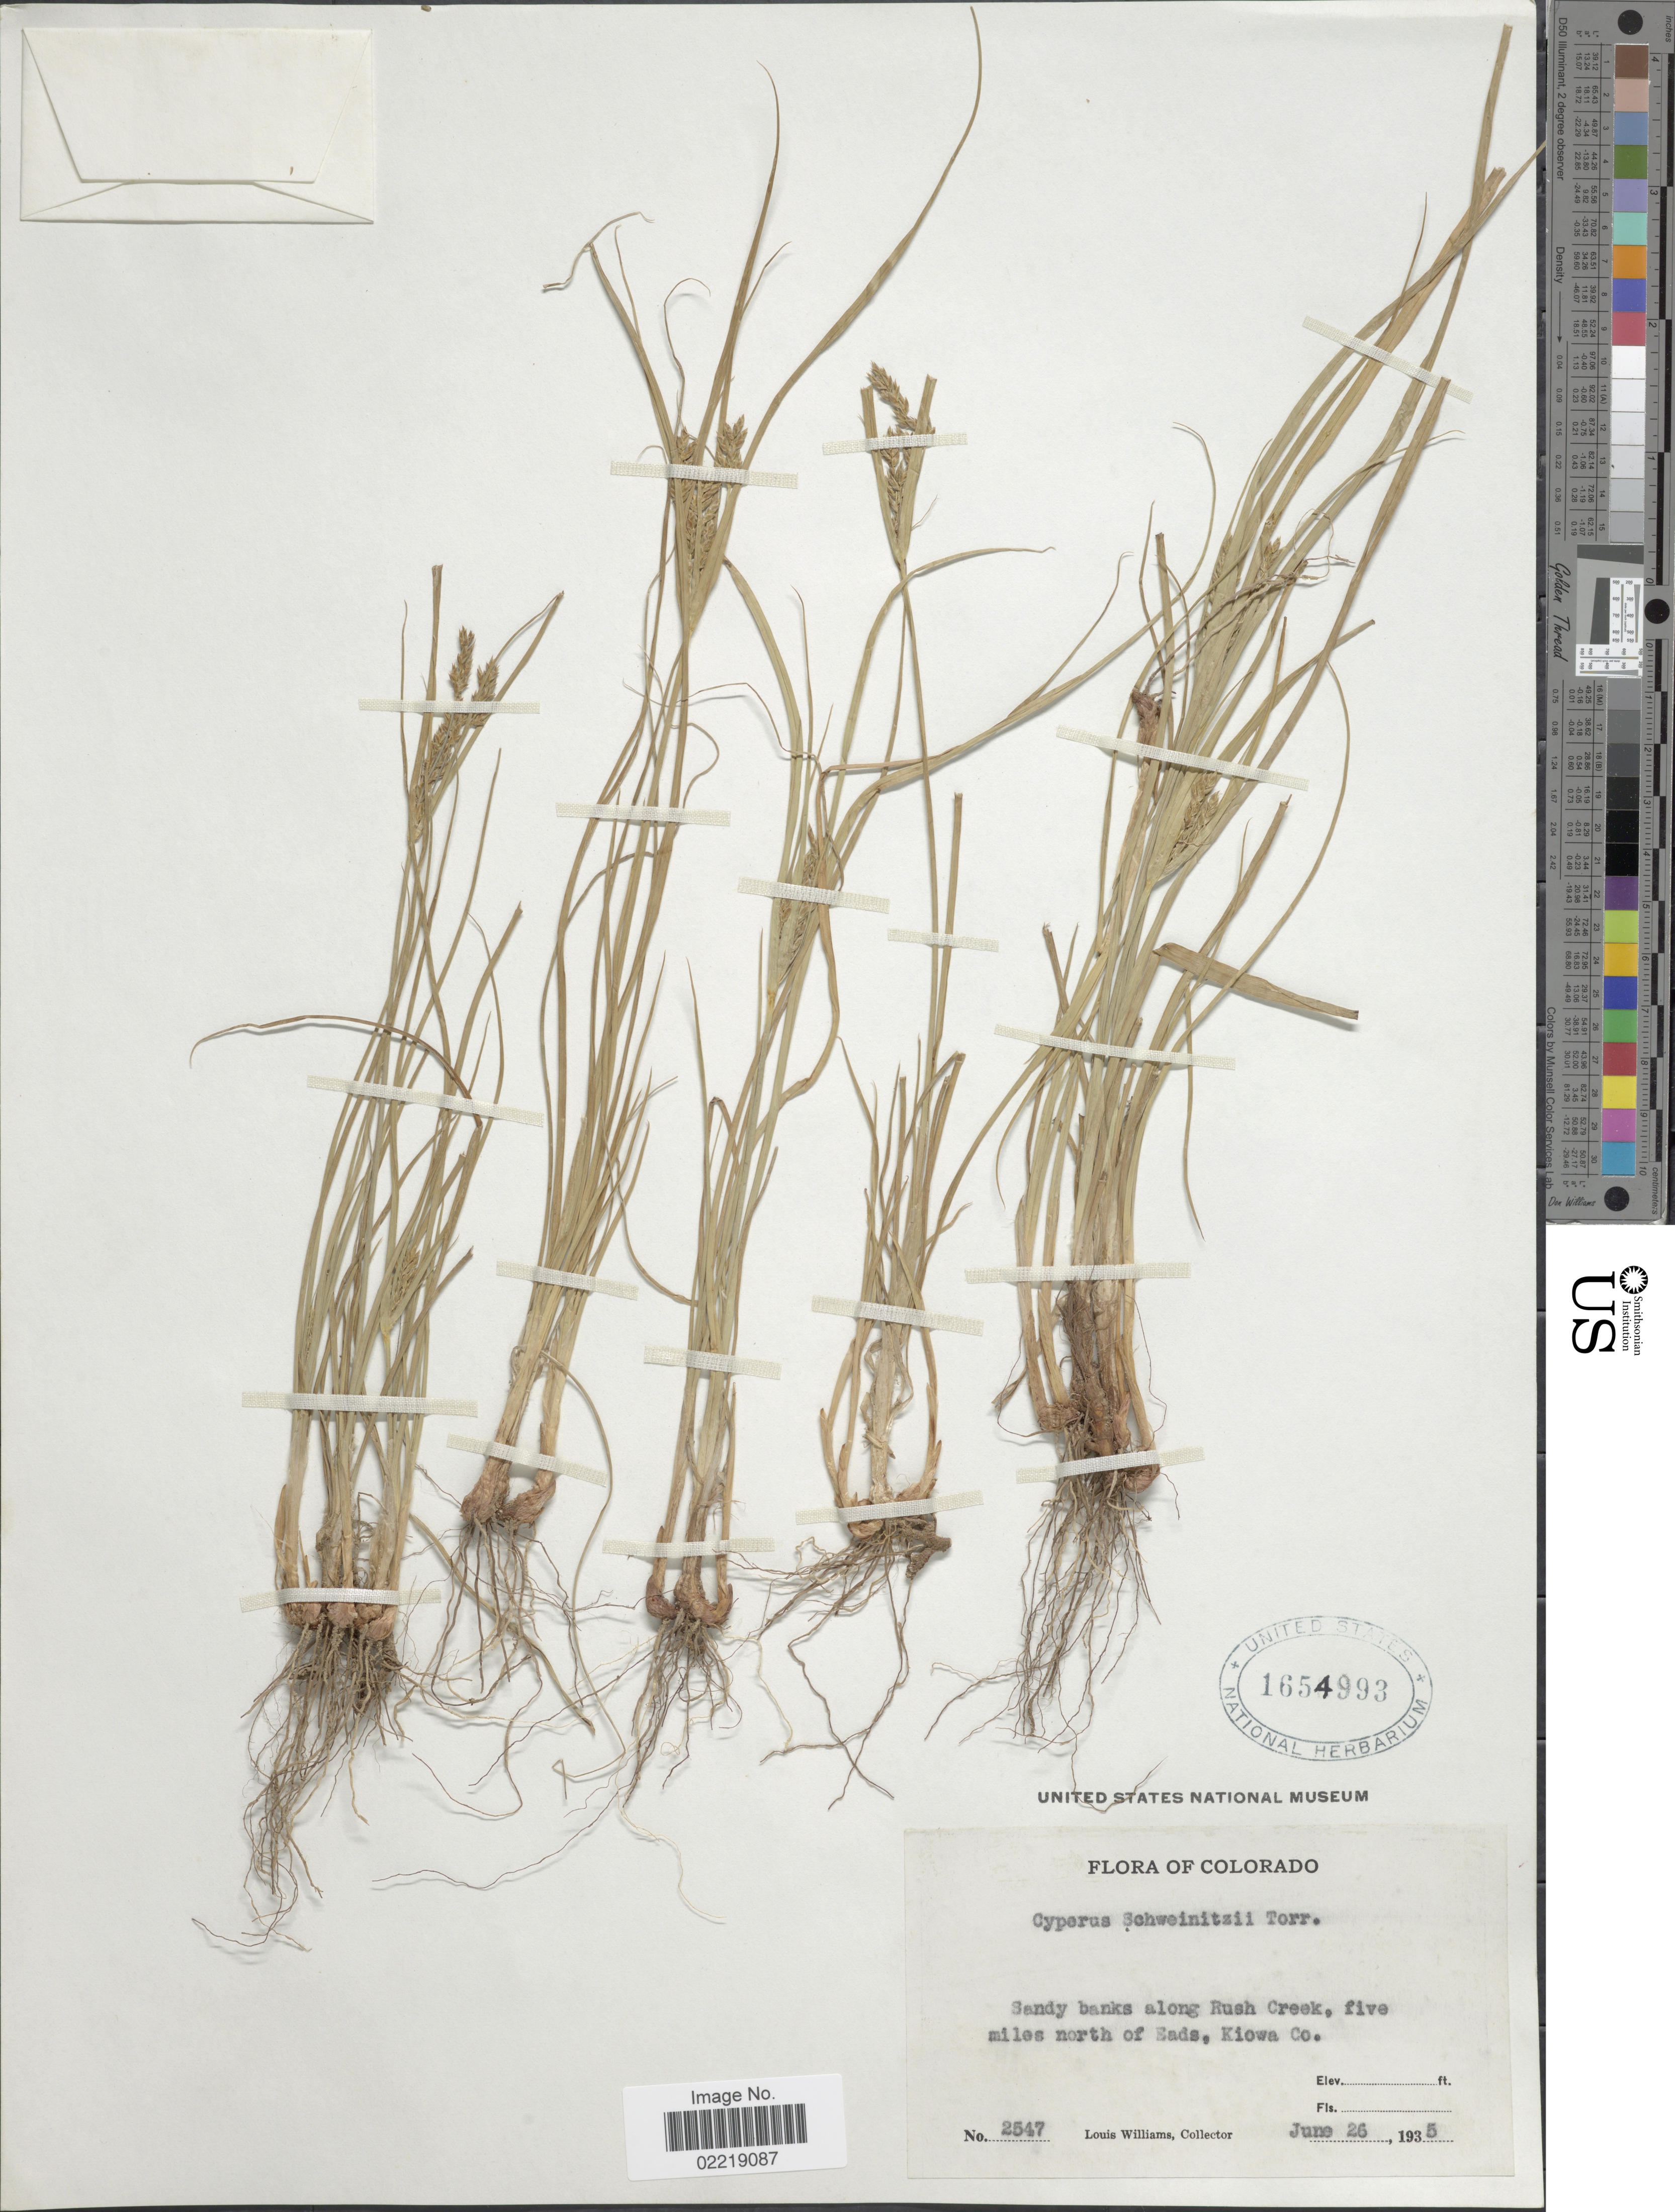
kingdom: Plantae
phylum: Tracheophyta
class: Liliopsida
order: Poales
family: Cyperaceae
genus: Cyperus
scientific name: Cyperus schweinitzii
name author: Torr.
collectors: L. Williams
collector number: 2547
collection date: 1935-06-26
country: United States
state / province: Colorado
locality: Sandy banks along Rush Creek, five miles north of Eads, Kiowa Co.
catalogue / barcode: US 1654993